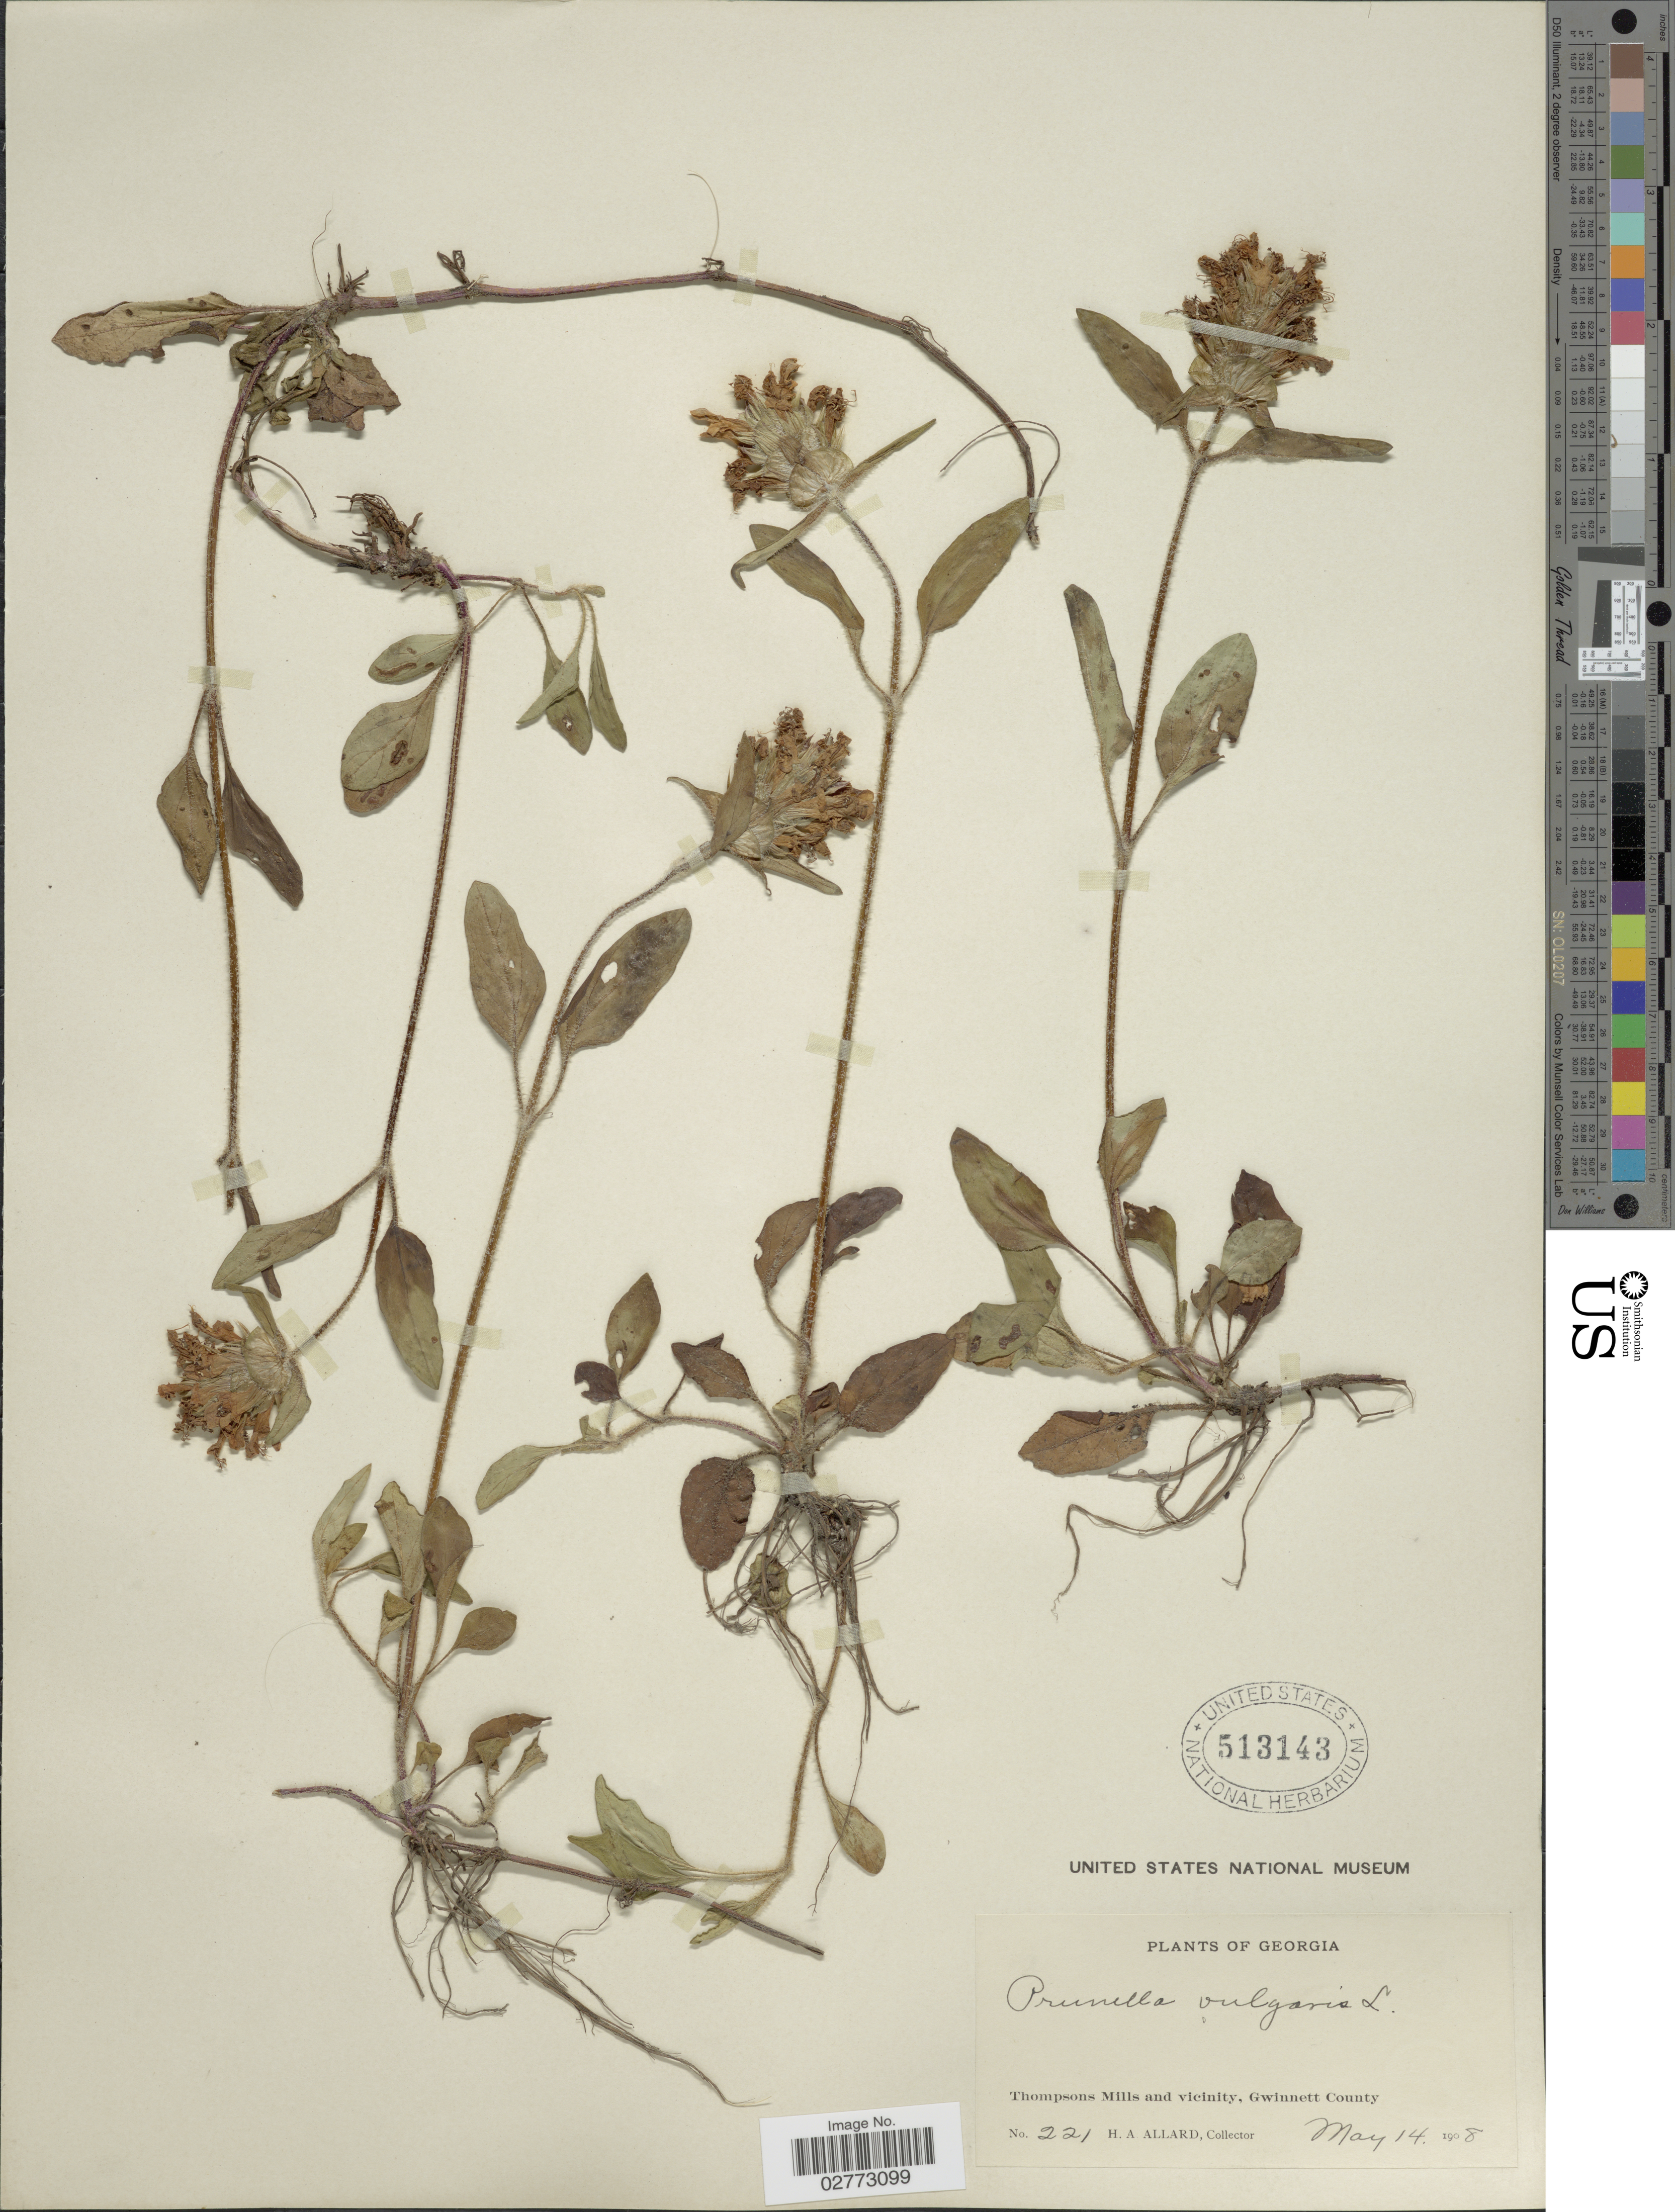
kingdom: Plantae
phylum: Tracheophyta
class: Magnoliopsida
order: Lamiales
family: Lamiaceae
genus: Prunella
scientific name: Prunella vulgaris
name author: L.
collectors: H. A. Allard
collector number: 221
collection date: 1908-05-14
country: United States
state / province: Georgia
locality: Thompsons Mills and vicinity, Gwinnett County.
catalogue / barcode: US 513143